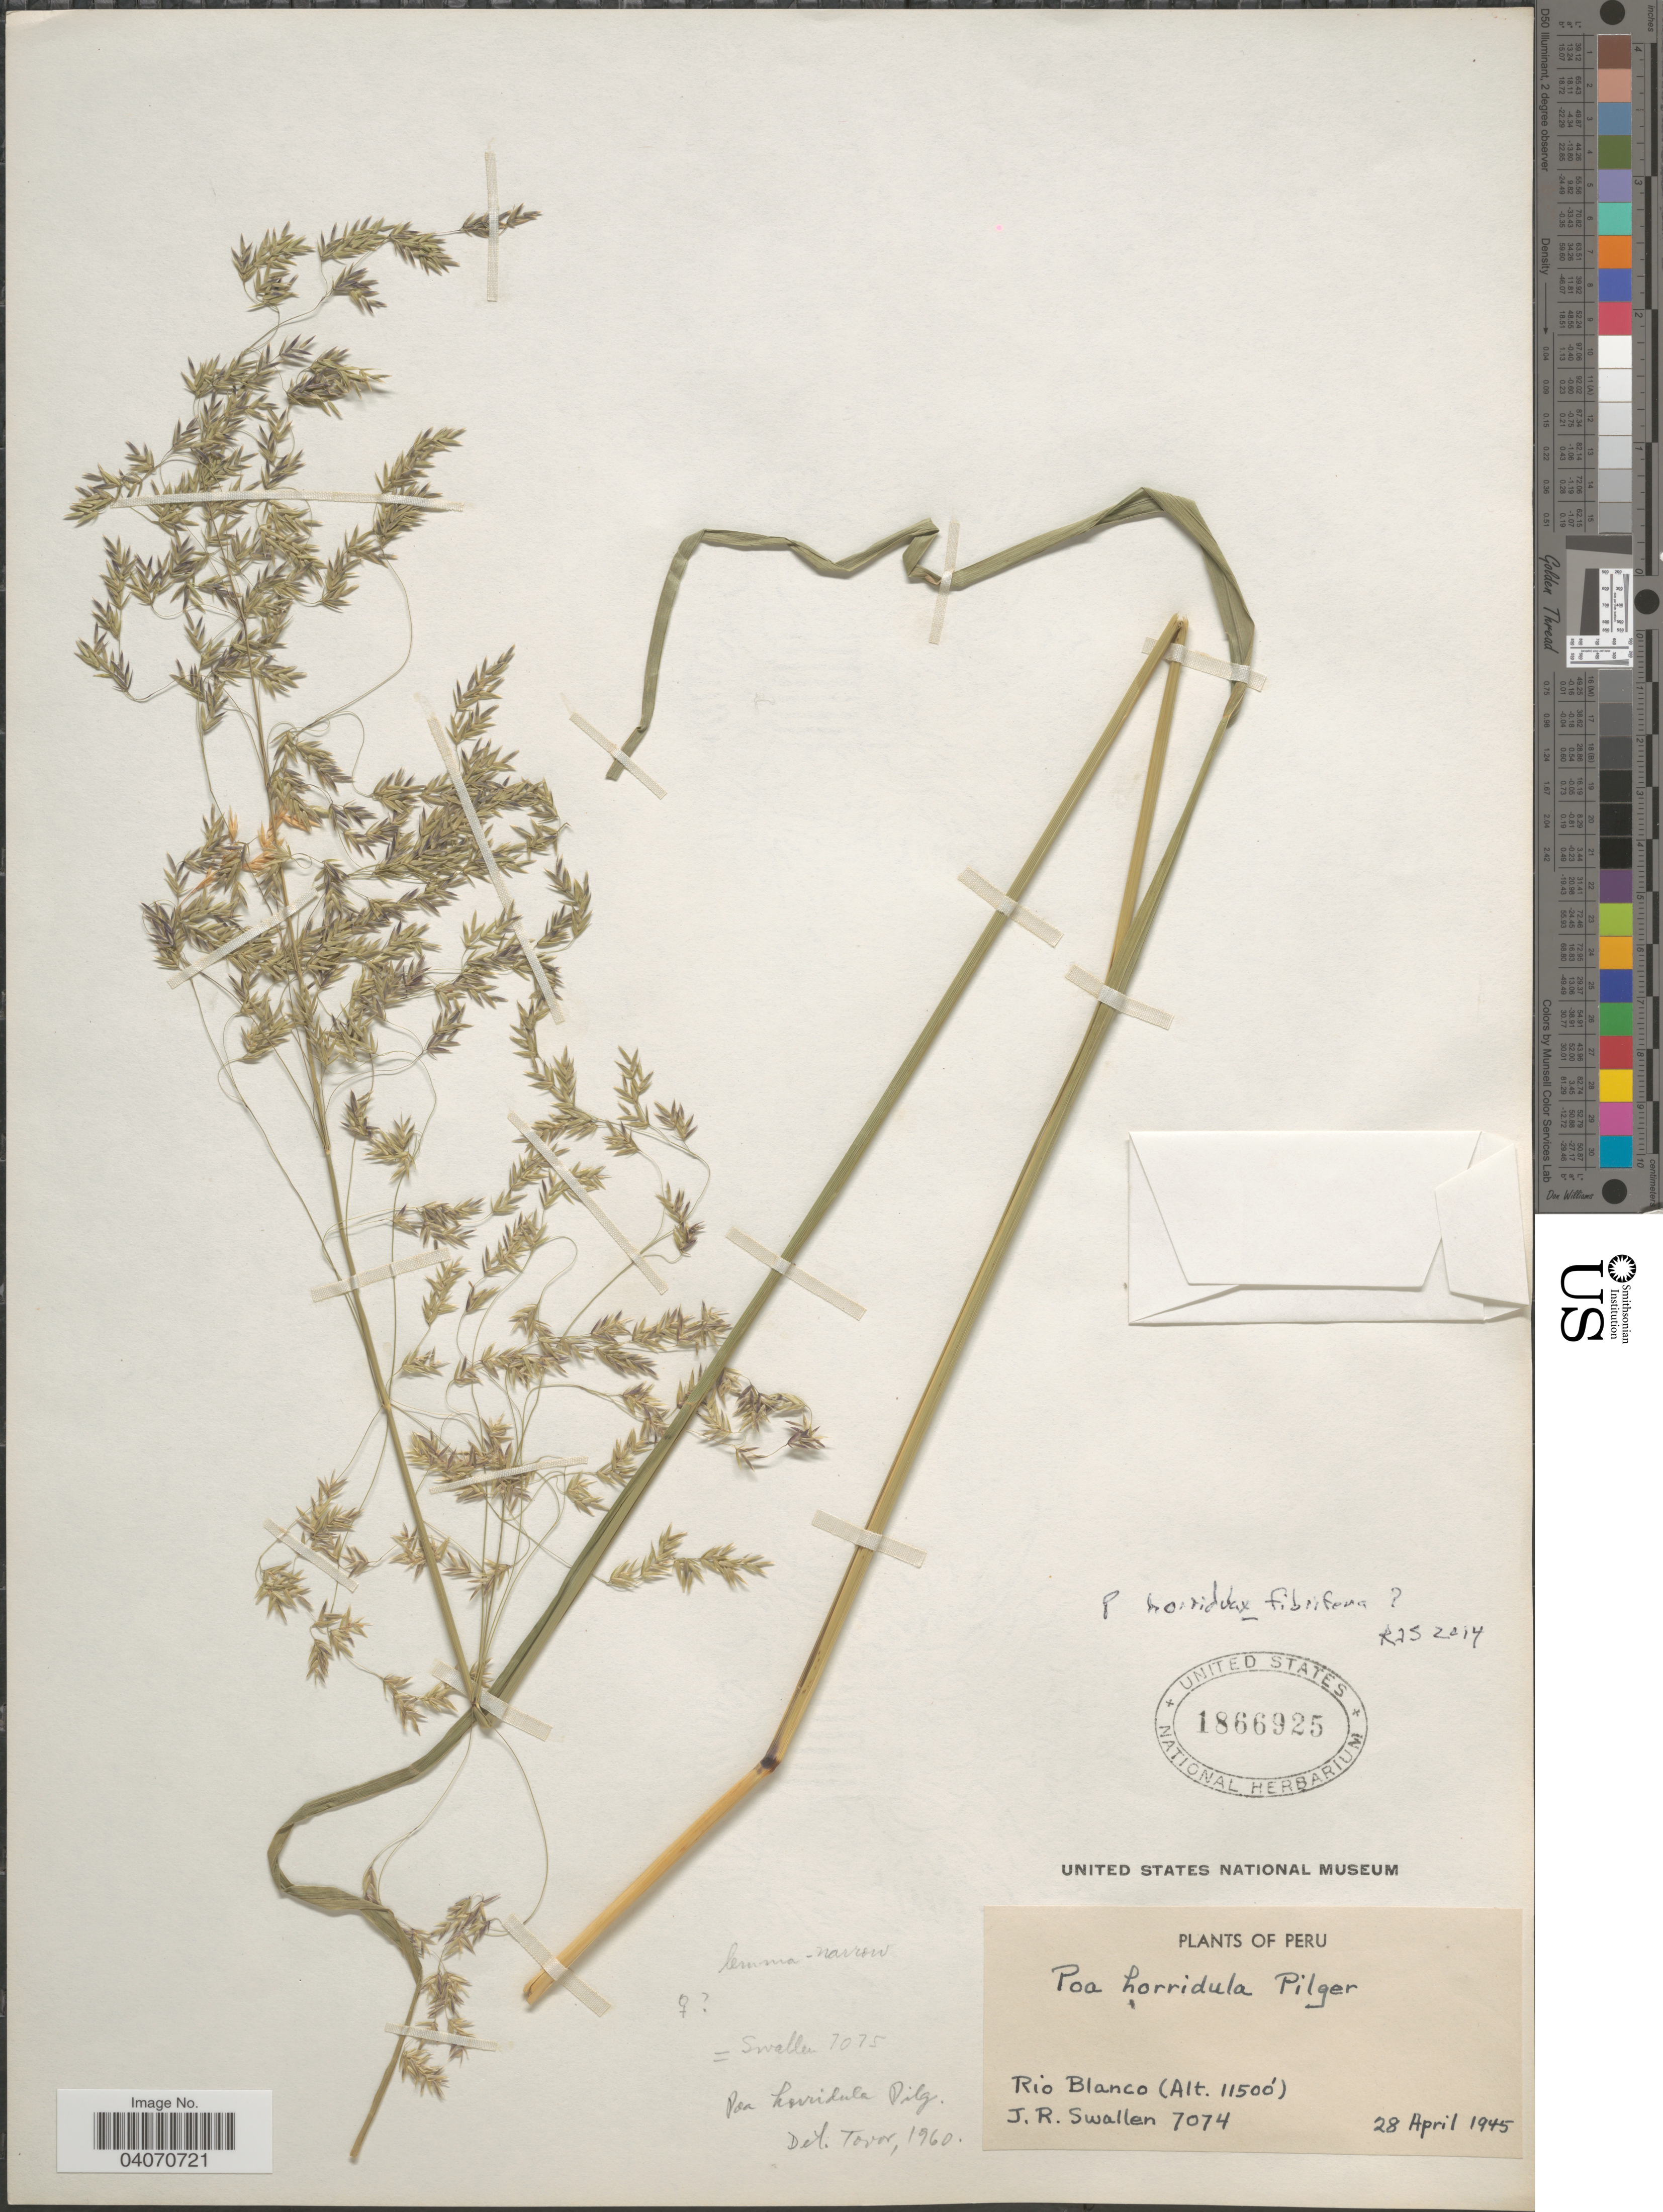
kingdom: Plantae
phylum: Tracheophyta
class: Liliopsida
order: Poales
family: Poaceae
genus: Poa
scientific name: Poa horridula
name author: Pilg.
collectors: J. R. Swallen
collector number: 7074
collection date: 1945-04-28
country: Peru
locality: Rio Blanco.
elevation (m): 3505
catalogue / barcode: US 1866925